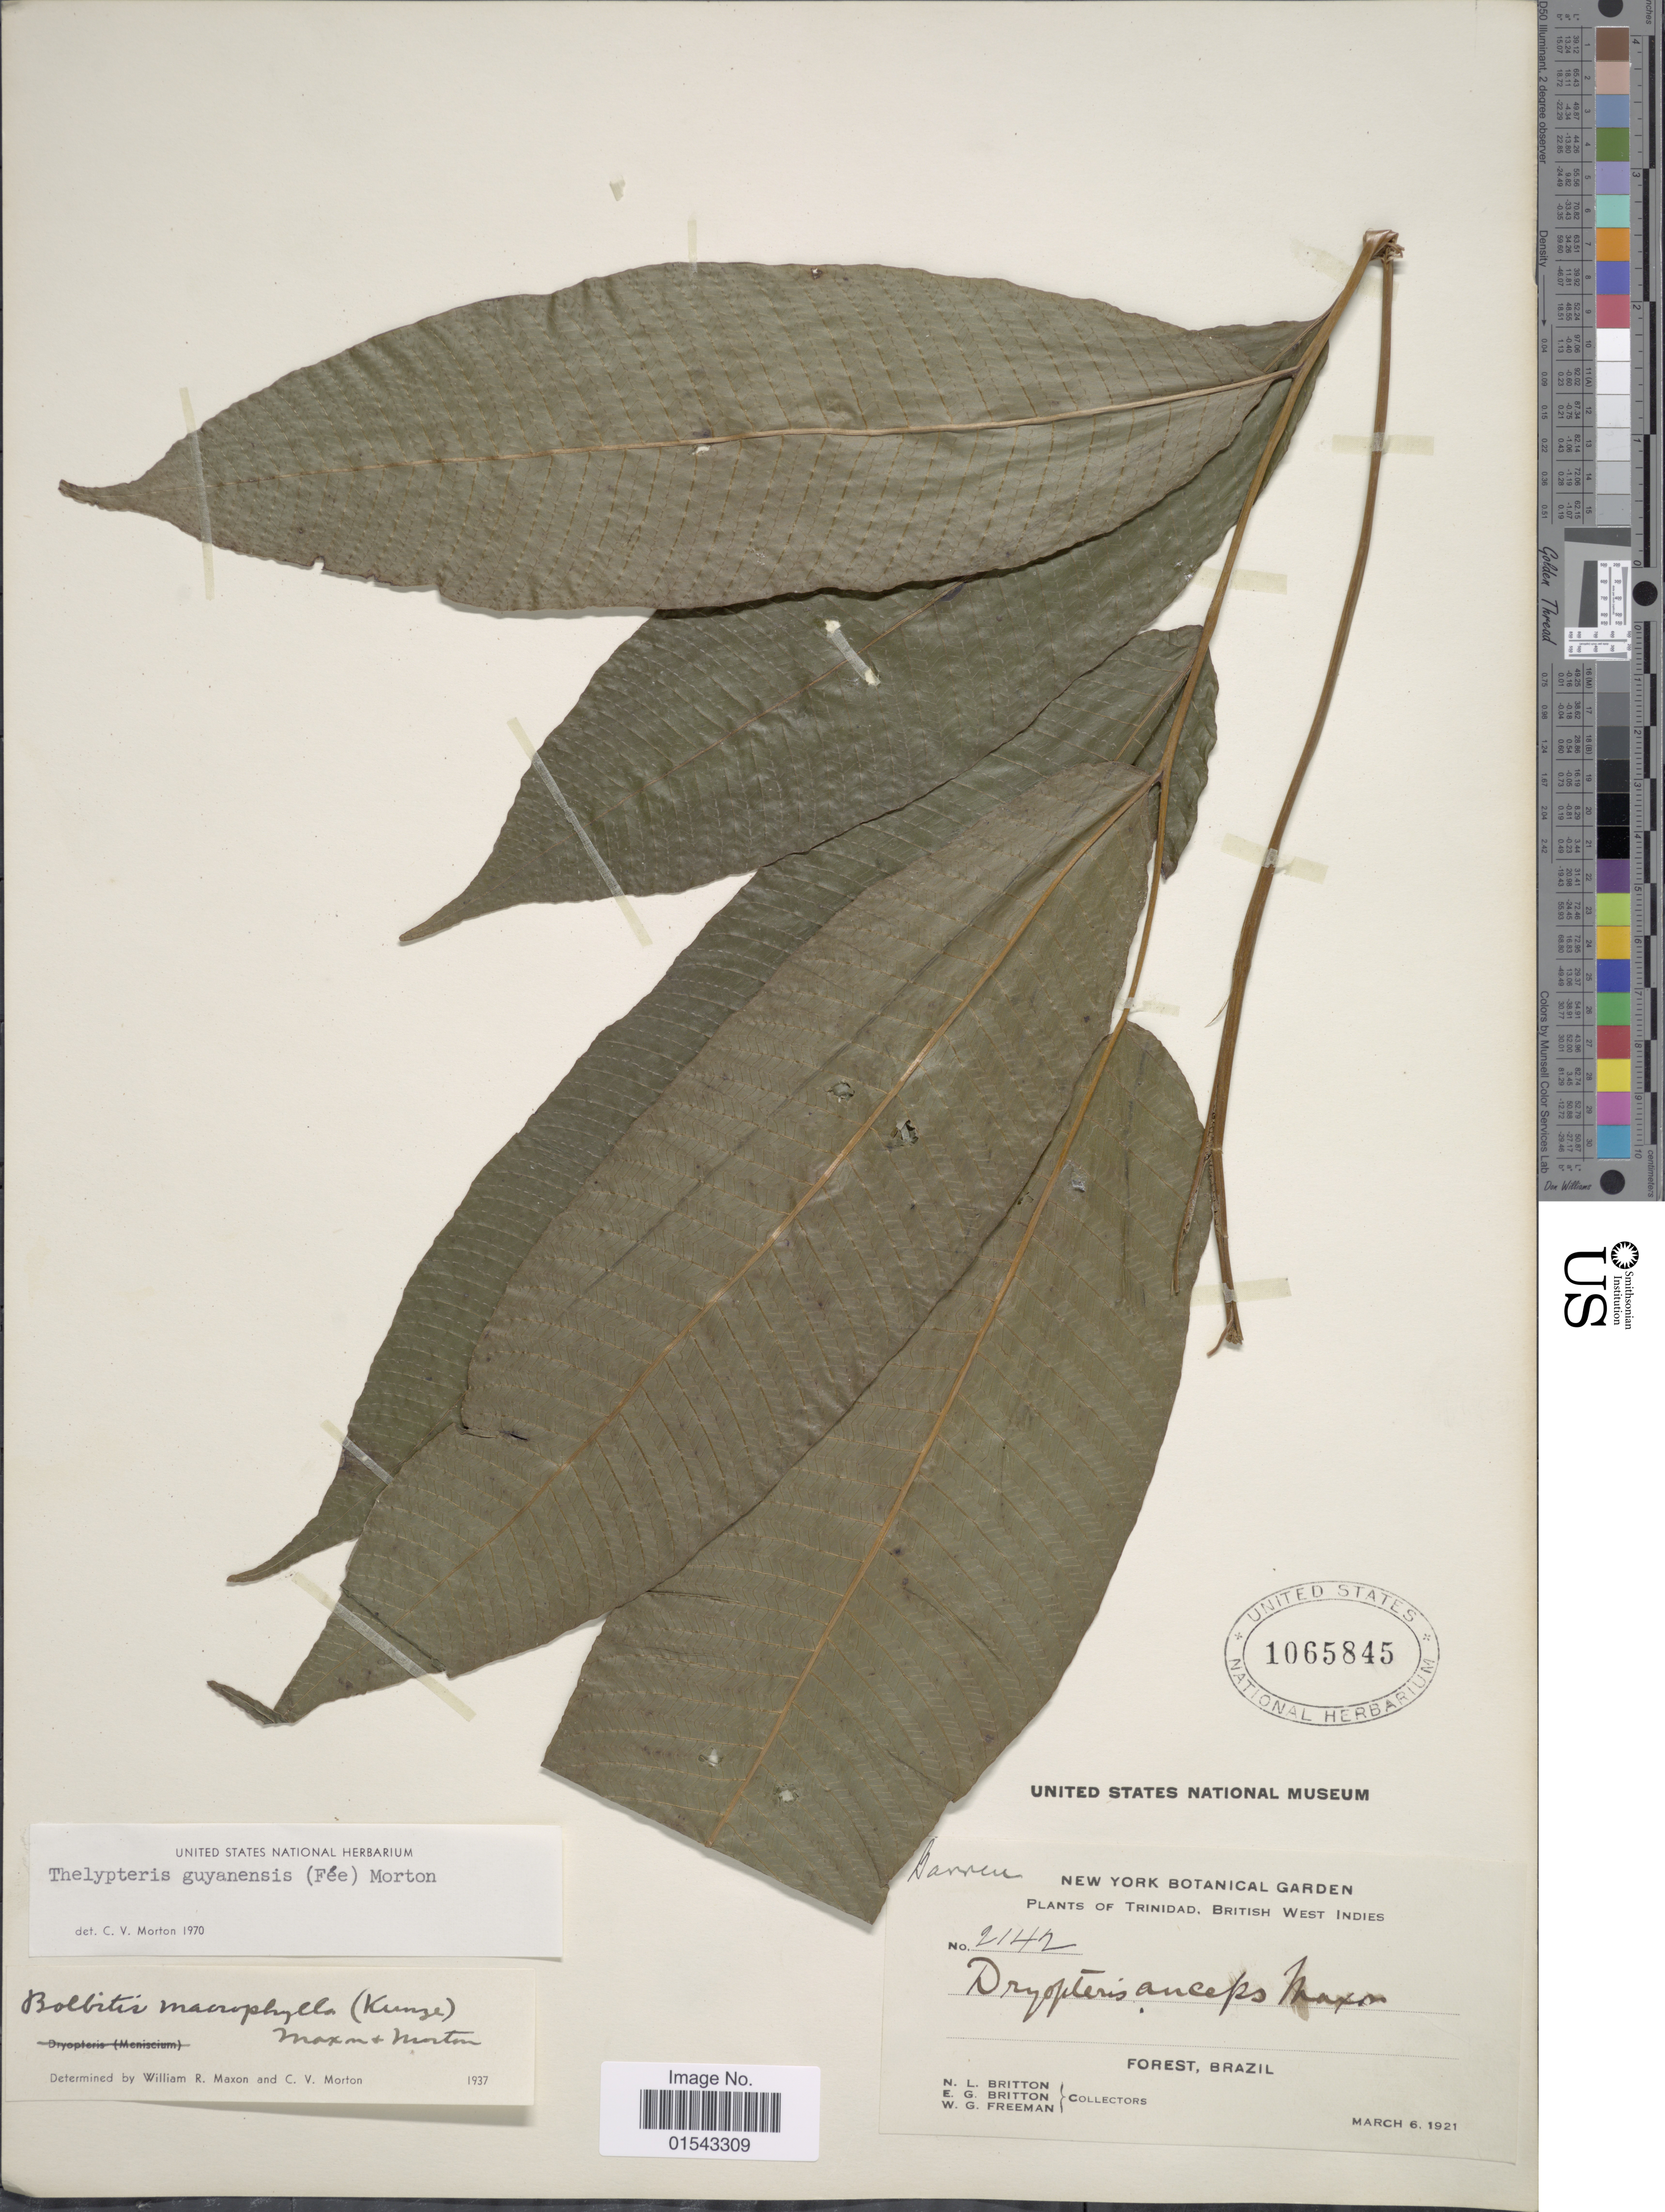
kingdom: Plantae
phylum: Tracheophyta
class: Polypodiopsida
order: Polypodiales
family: Thelypteridaceae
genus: Meniscium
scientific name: Meniscium macrophyllum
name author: Kunze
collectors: N. Britton, E. G. Britton & W. Freeman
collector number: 2142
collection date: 1921-03-06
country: Trinidad and Tobago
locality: Trinidad, British West Indies, Forest Brazil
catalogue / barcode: US 1065845